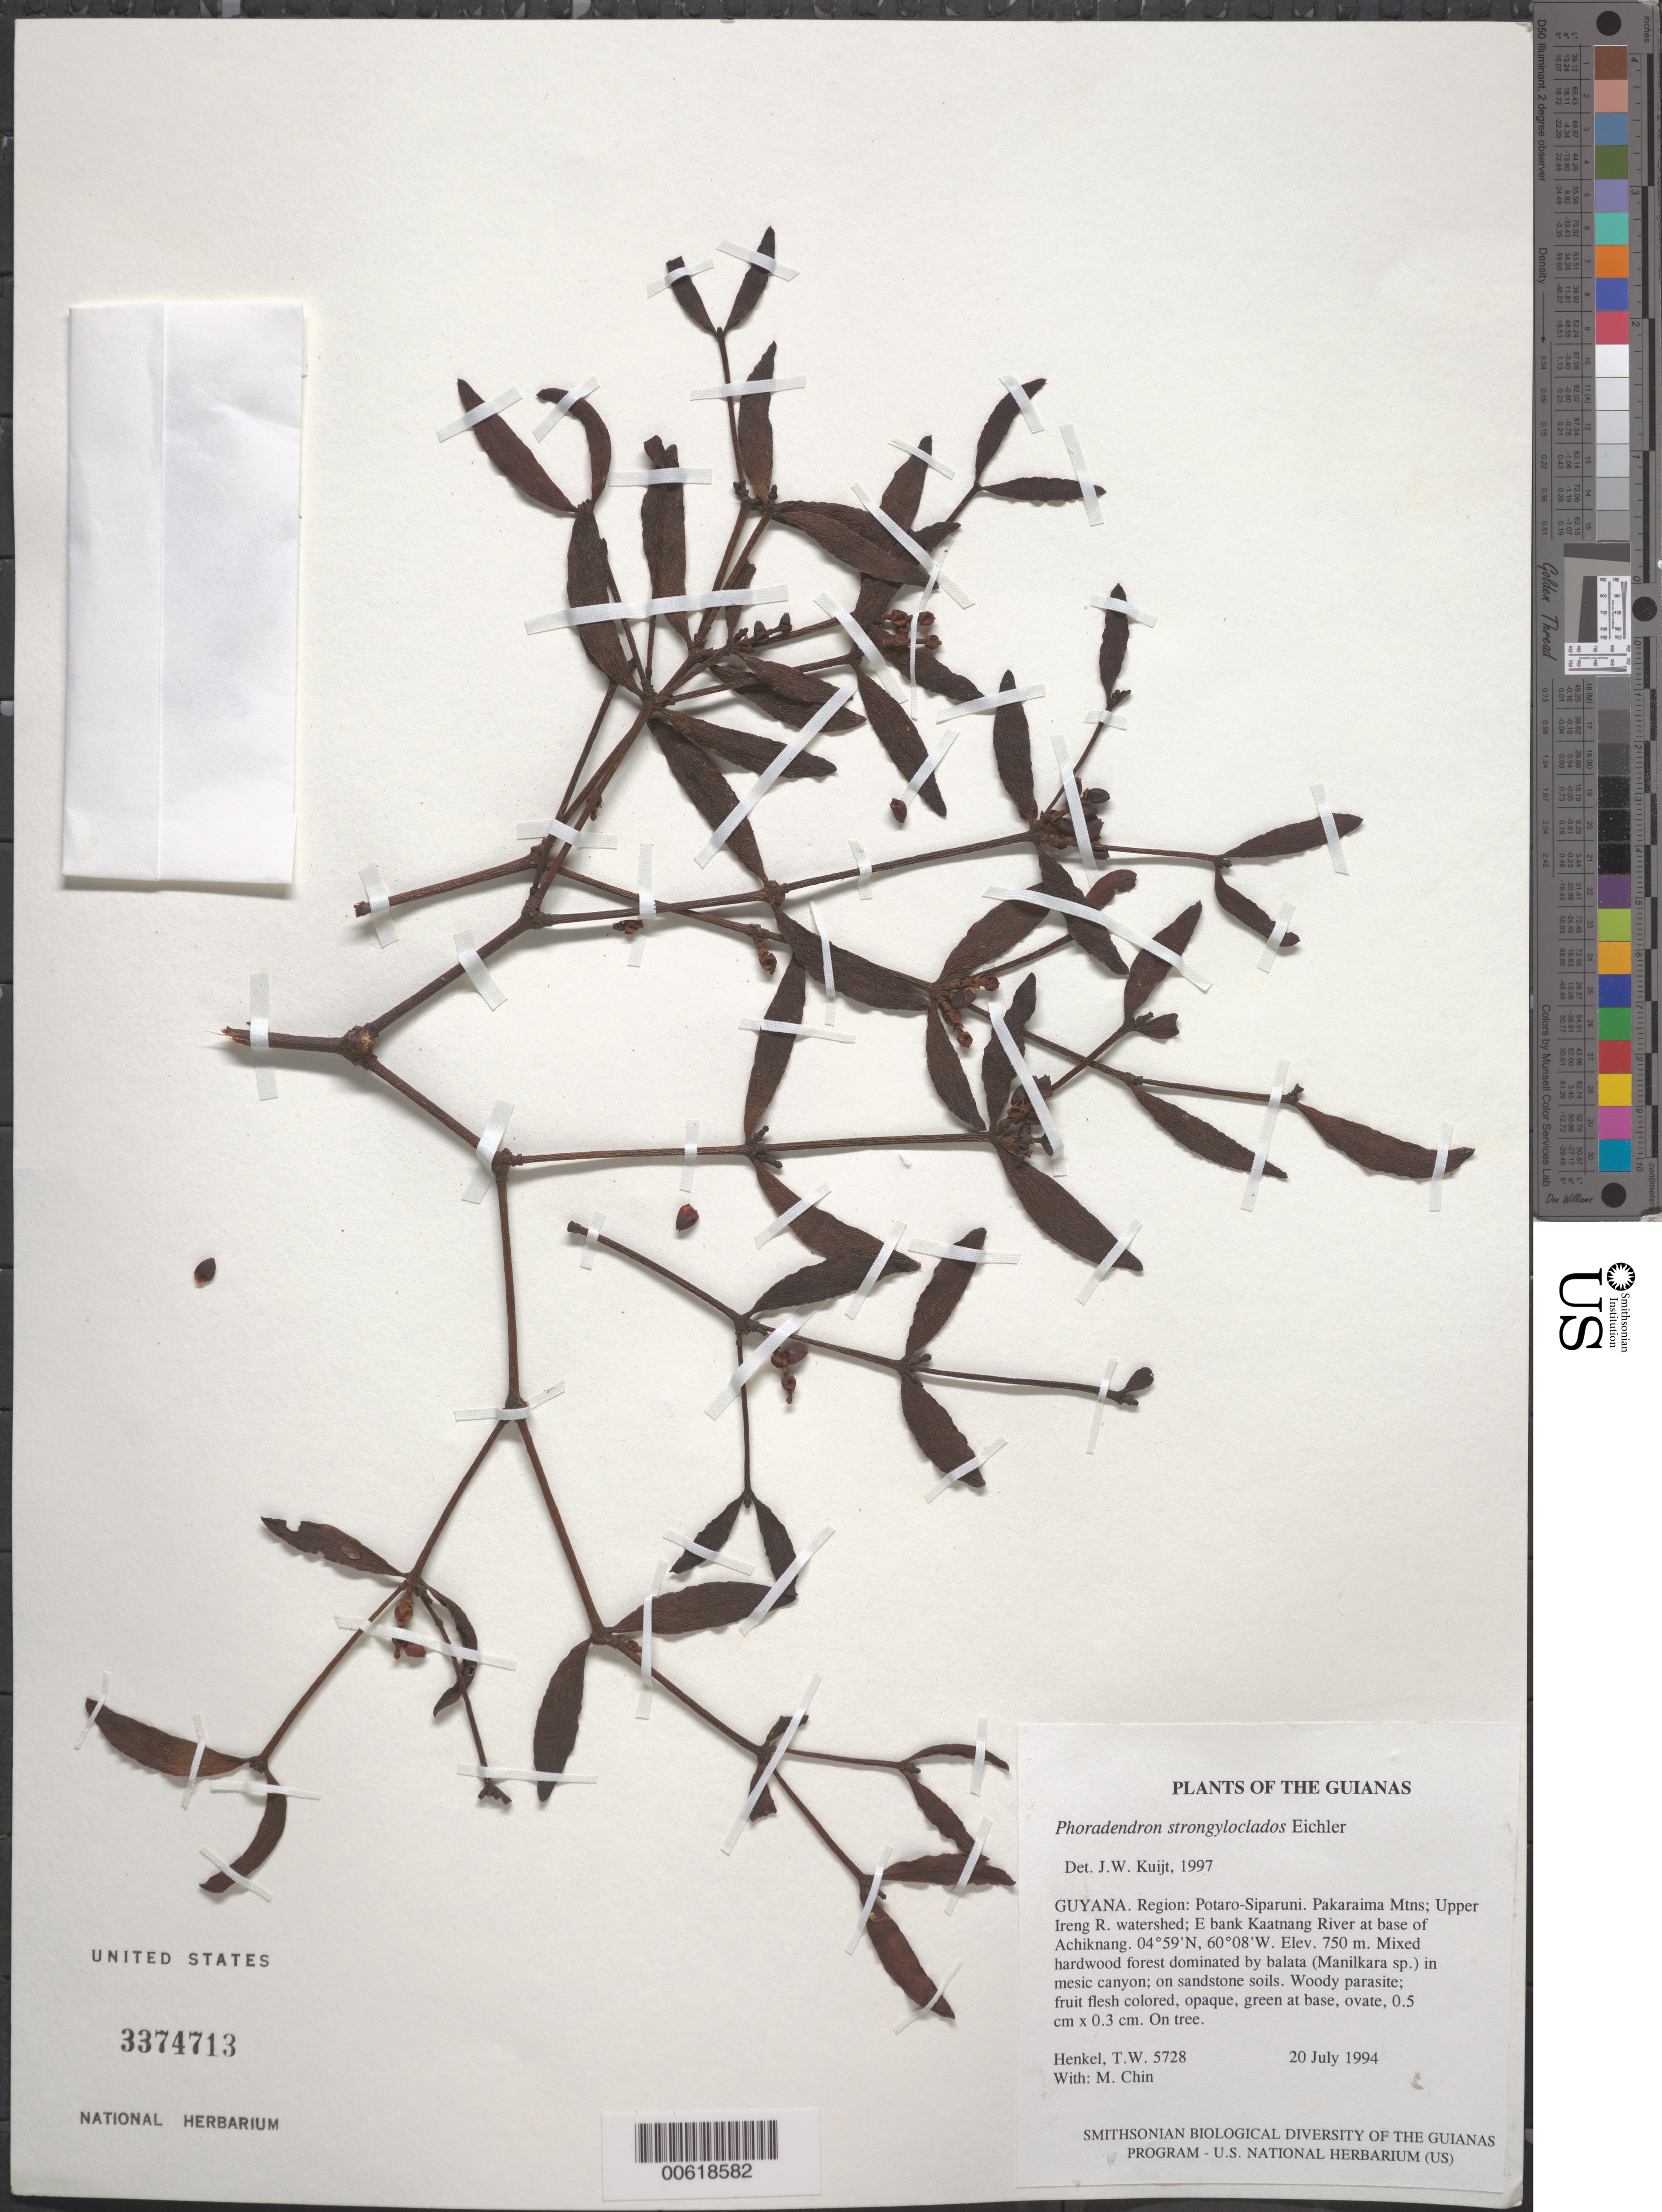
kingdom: Plantae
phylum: Tracheophyta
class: Magnoliopsida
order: Santalales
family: Viscaceae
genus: Phoradendron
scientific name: Phoradendron strongyloclados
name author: Eichler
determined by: Kuijt, Job, (CANADA)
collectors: T. Henkel & M. Chin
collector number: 5728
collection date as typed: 20 July 1994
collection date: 1994-07-20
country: Guyana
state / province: Potaro-Siparuni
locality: Pakaraima Mtns; Upper Ireng R. watershed; E bank Kaatnang River at base of Achiknang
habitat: Mixed hardwood forest dominated by balata (Manilkara sp.) in mesic canyon; on sandstone soils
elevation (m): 750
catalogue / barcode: US 3374713